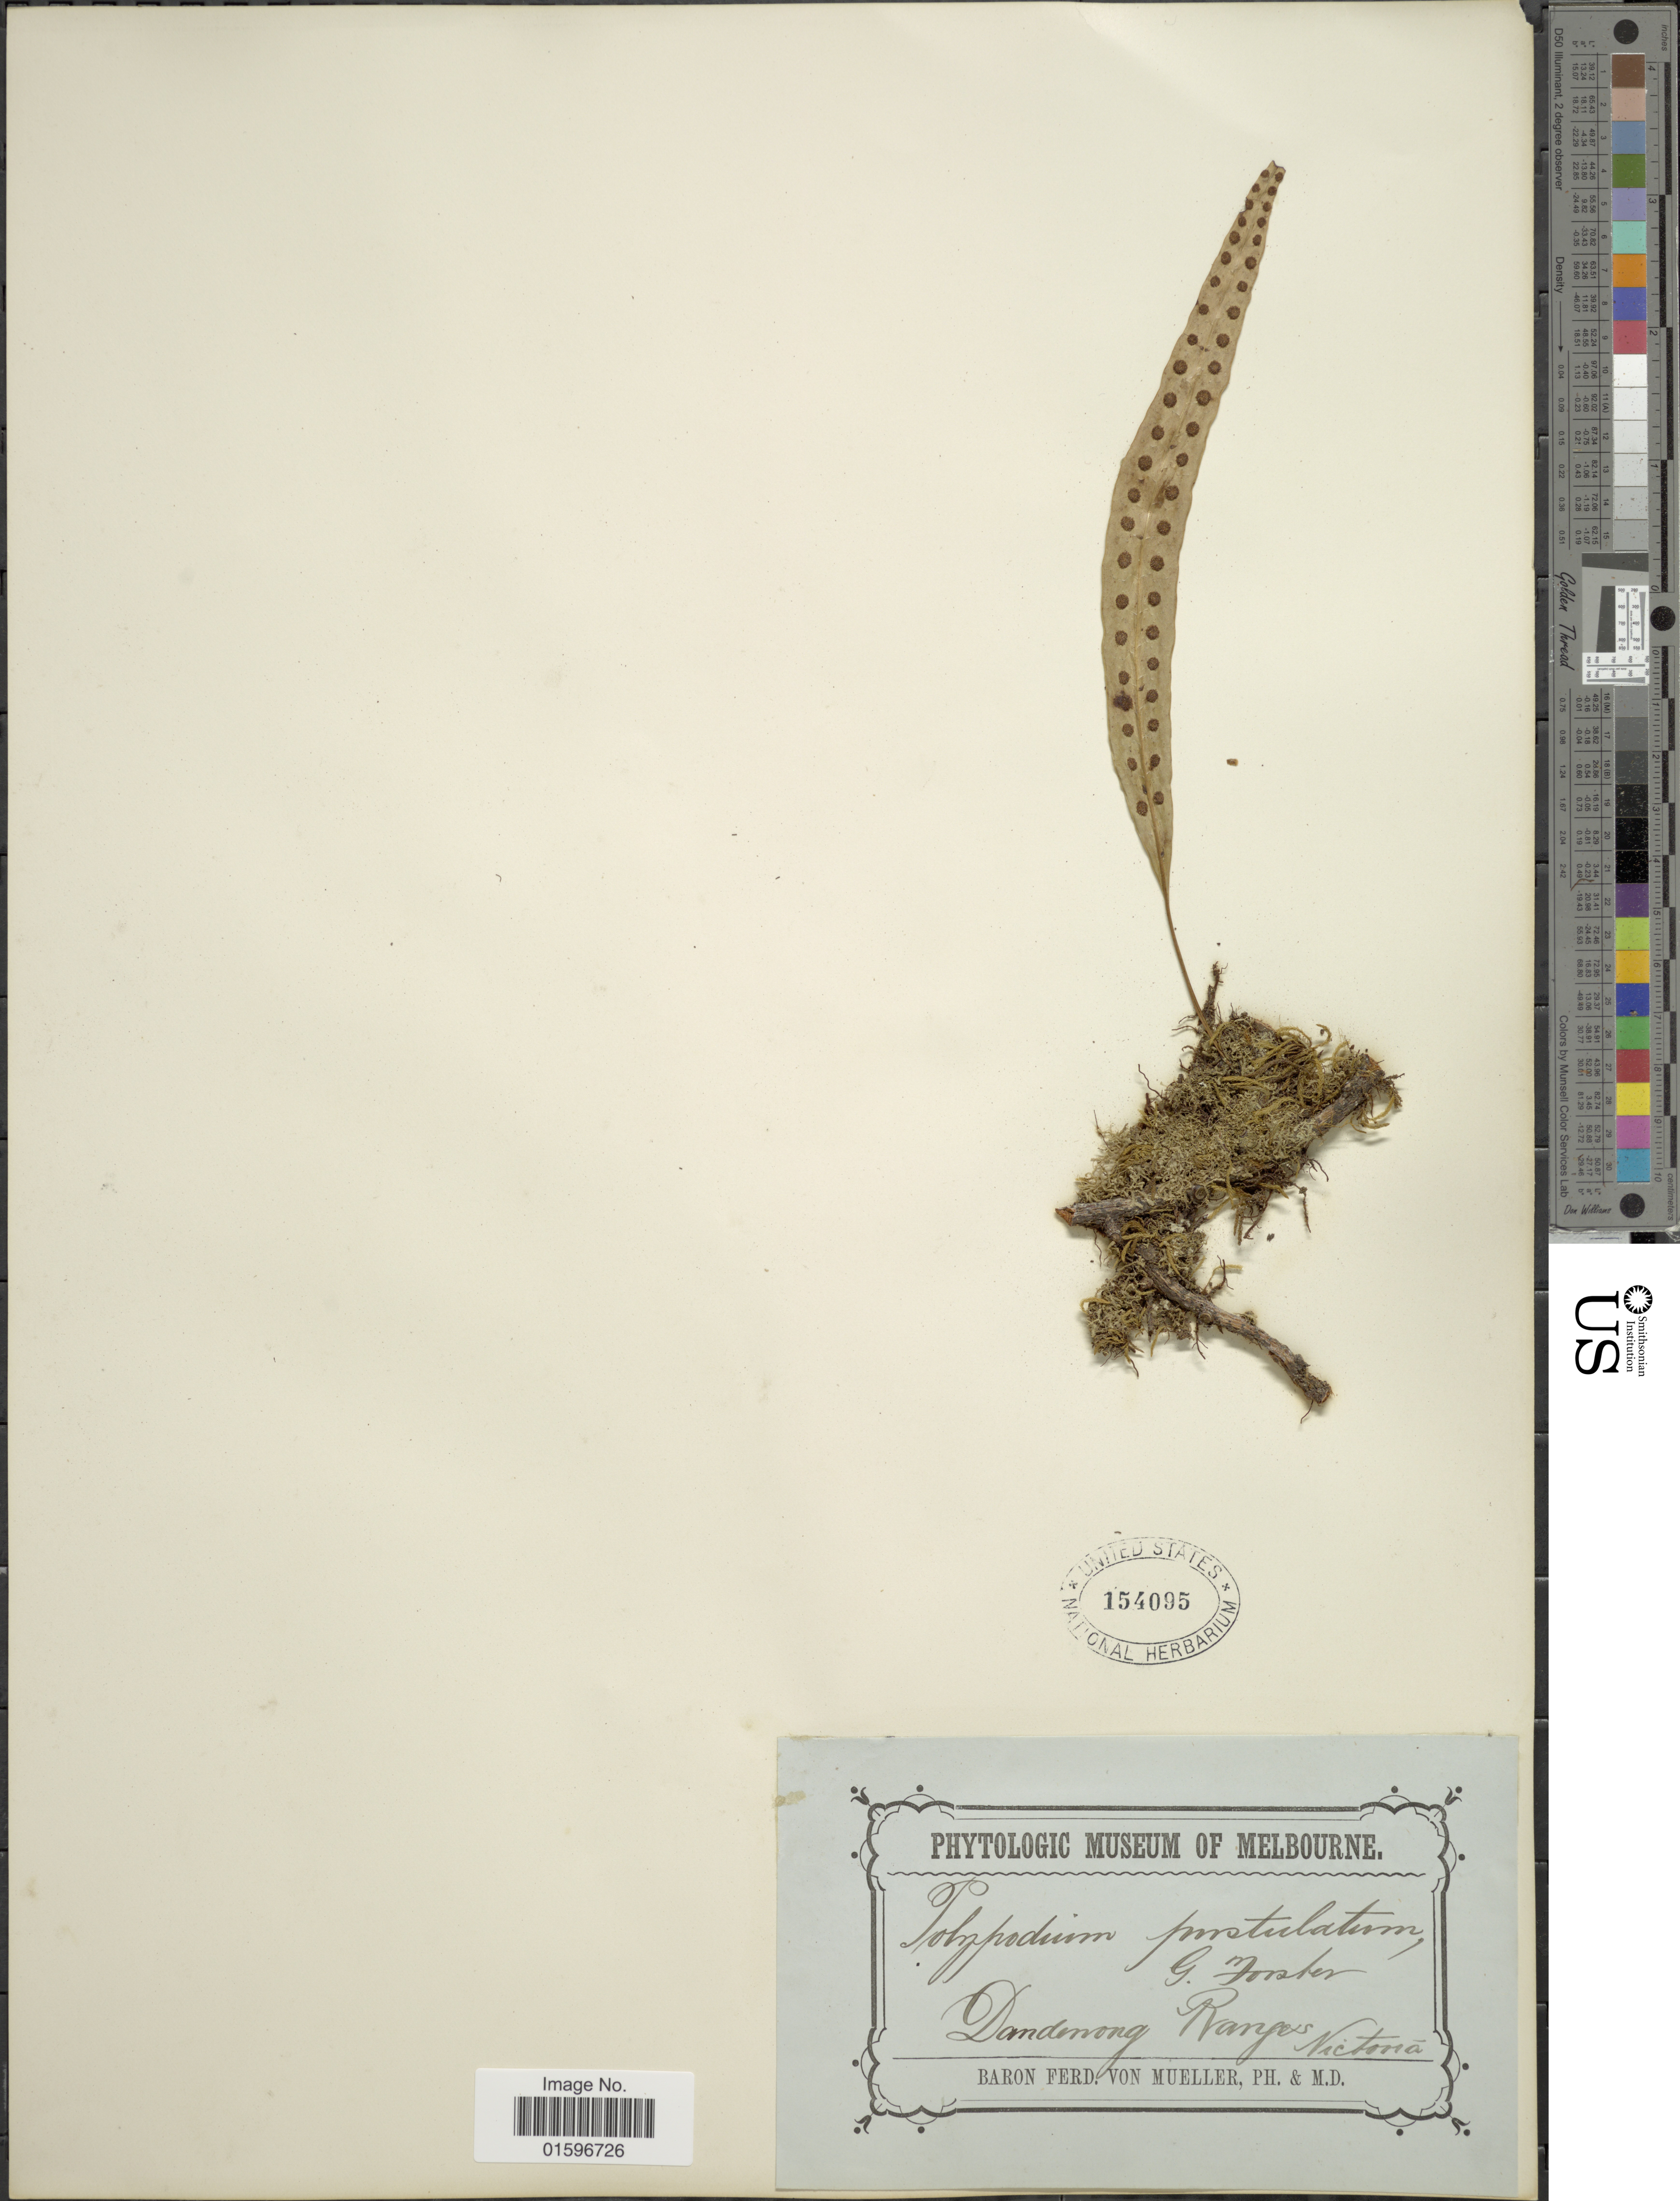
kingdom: Plantae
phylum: Tracheophyta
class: Polypodiopsida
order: Polypodiales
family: Polypodiaceae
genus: Polypodium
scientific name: Polypodium diversifolium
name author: Sw.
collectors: B. von Mueller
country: Australia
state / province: Victoria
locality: Melbourne, Dangenong Rangers, Victoria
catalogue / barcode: US 154095